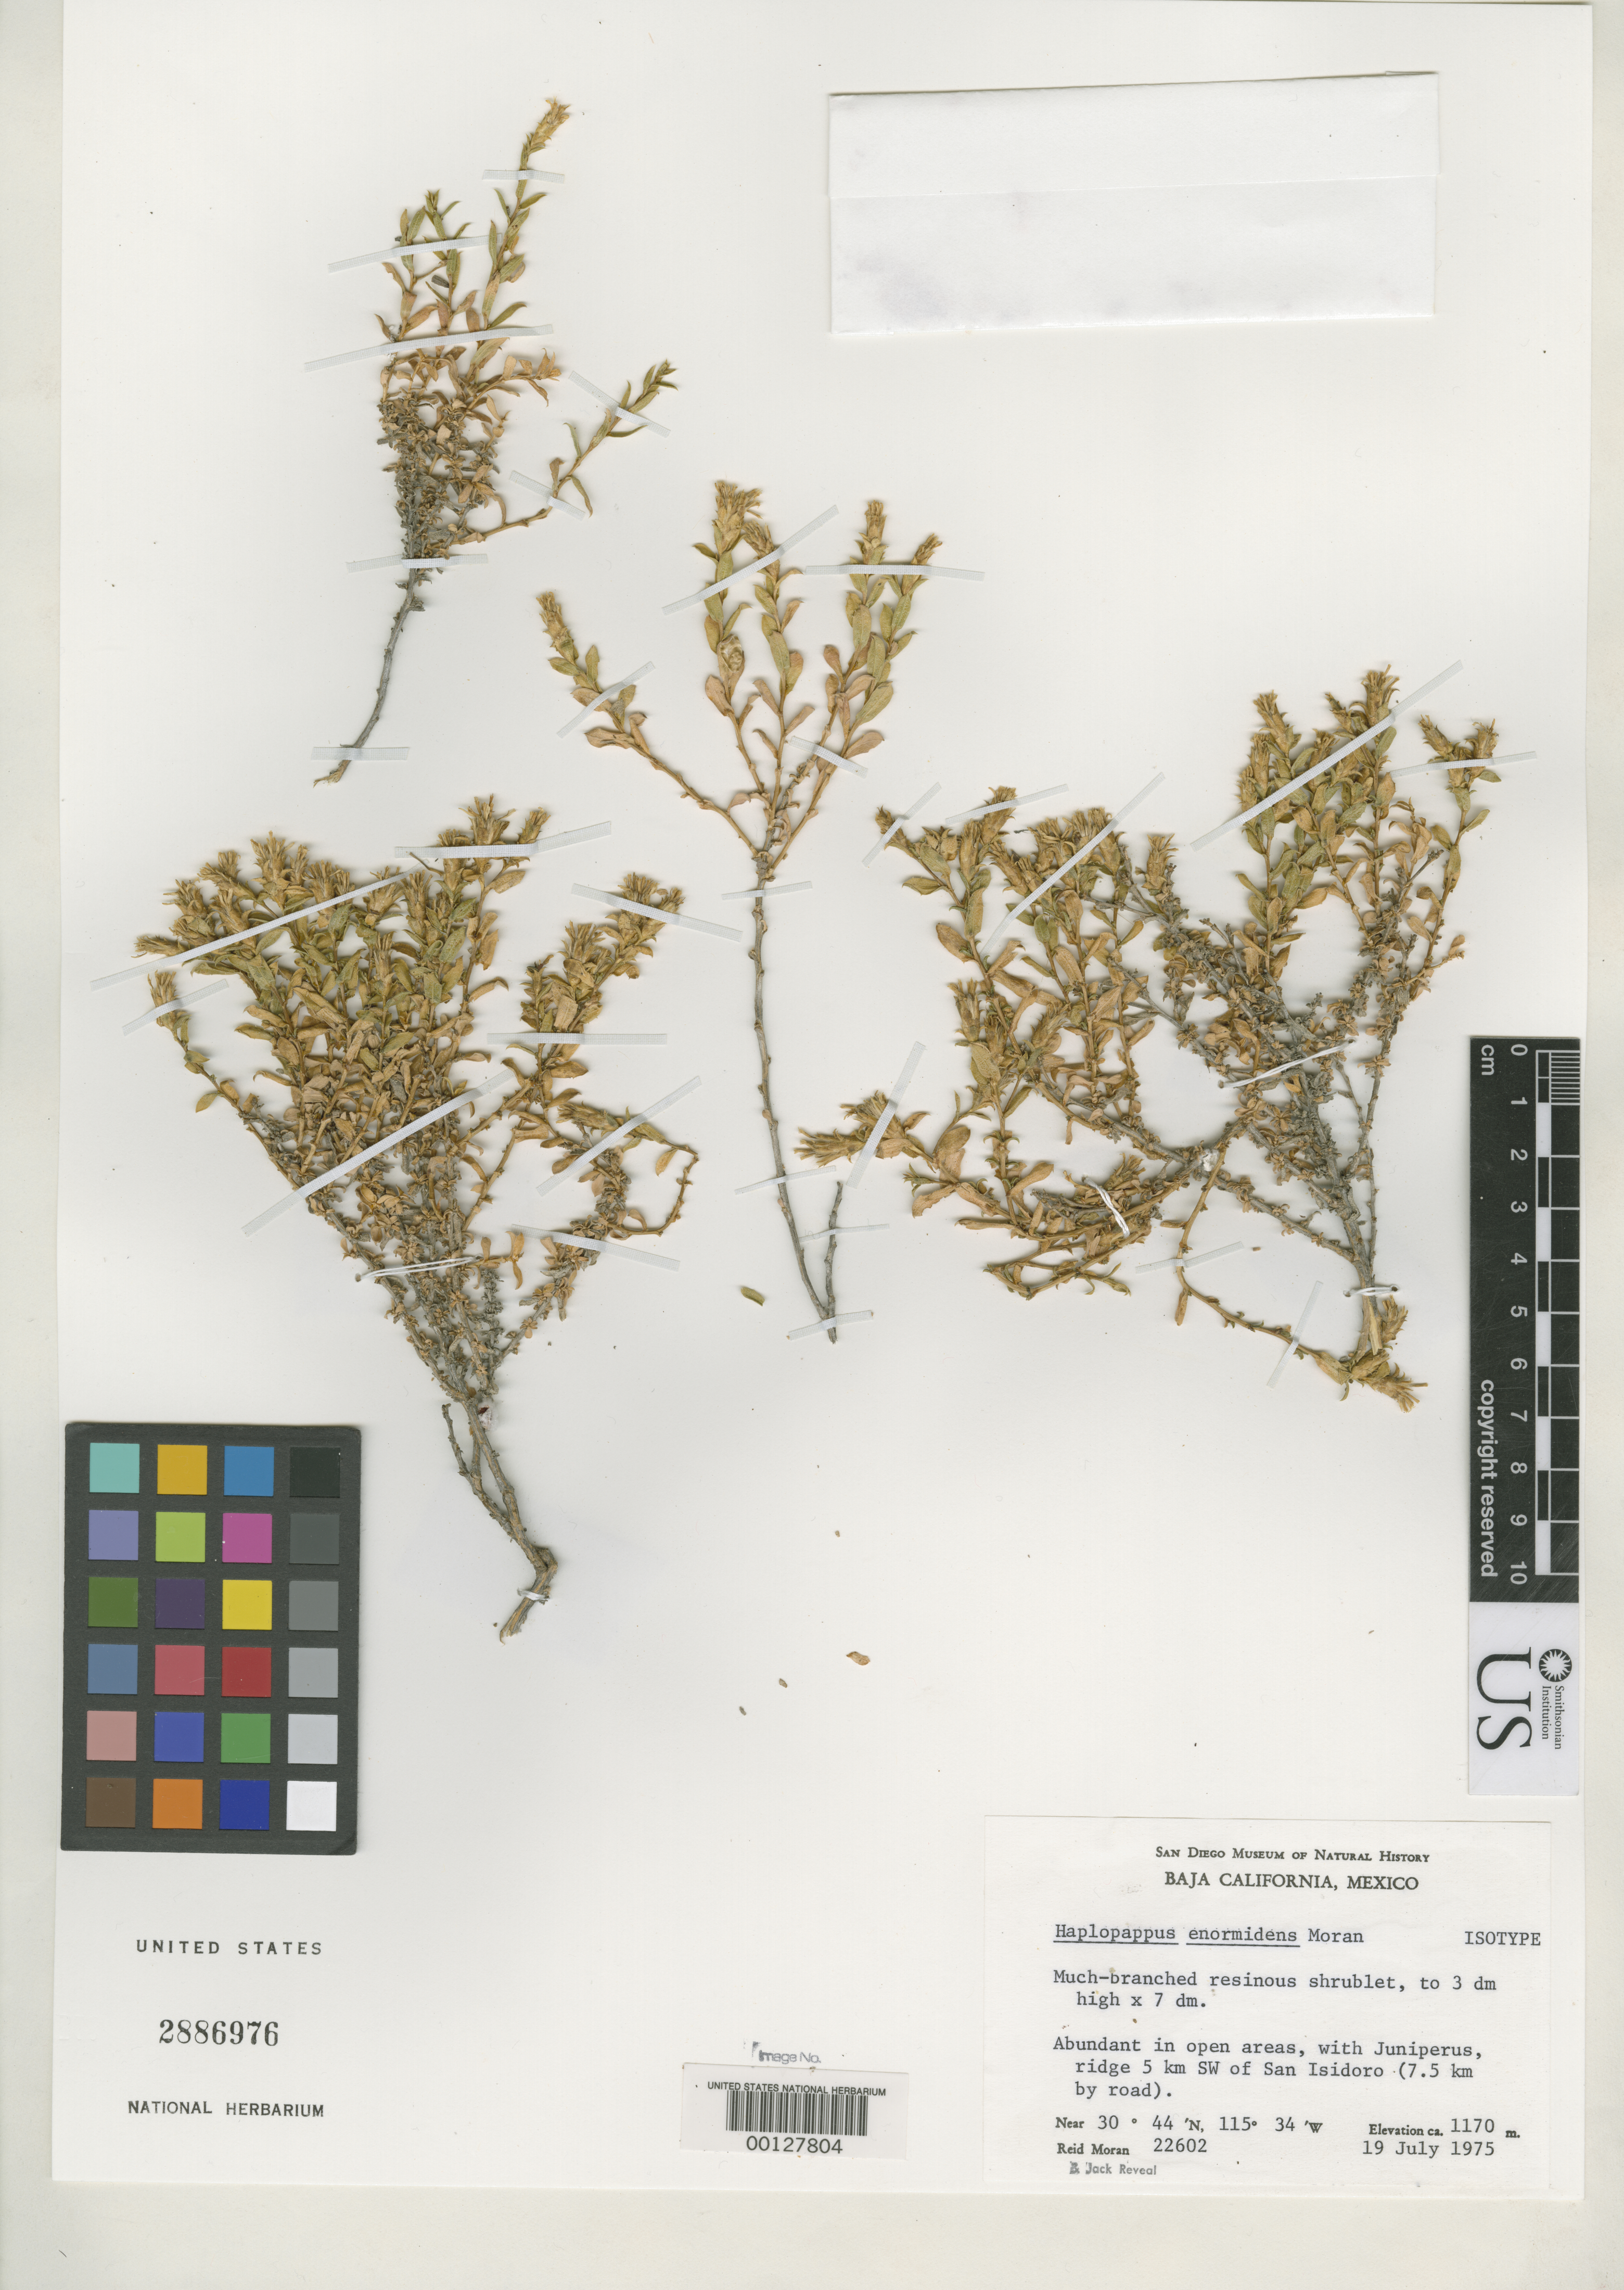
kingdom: Plantae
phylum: Tracheophyta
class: Magnoliopsida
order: Asterales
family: Asteraceae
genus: Haplopappus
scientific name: Haplopappus enormidens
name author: Moran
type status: Isotype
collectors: R. V. Moran & J. L. Reveal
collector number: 22602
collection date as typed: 19 Jul 1975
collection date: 1975-07-19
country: Mexico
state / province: Baja California Norte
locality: SW foothills of the Sierra San Pedro Martir, SW of San Isidoro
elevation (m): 1170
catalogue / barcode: US 2886976